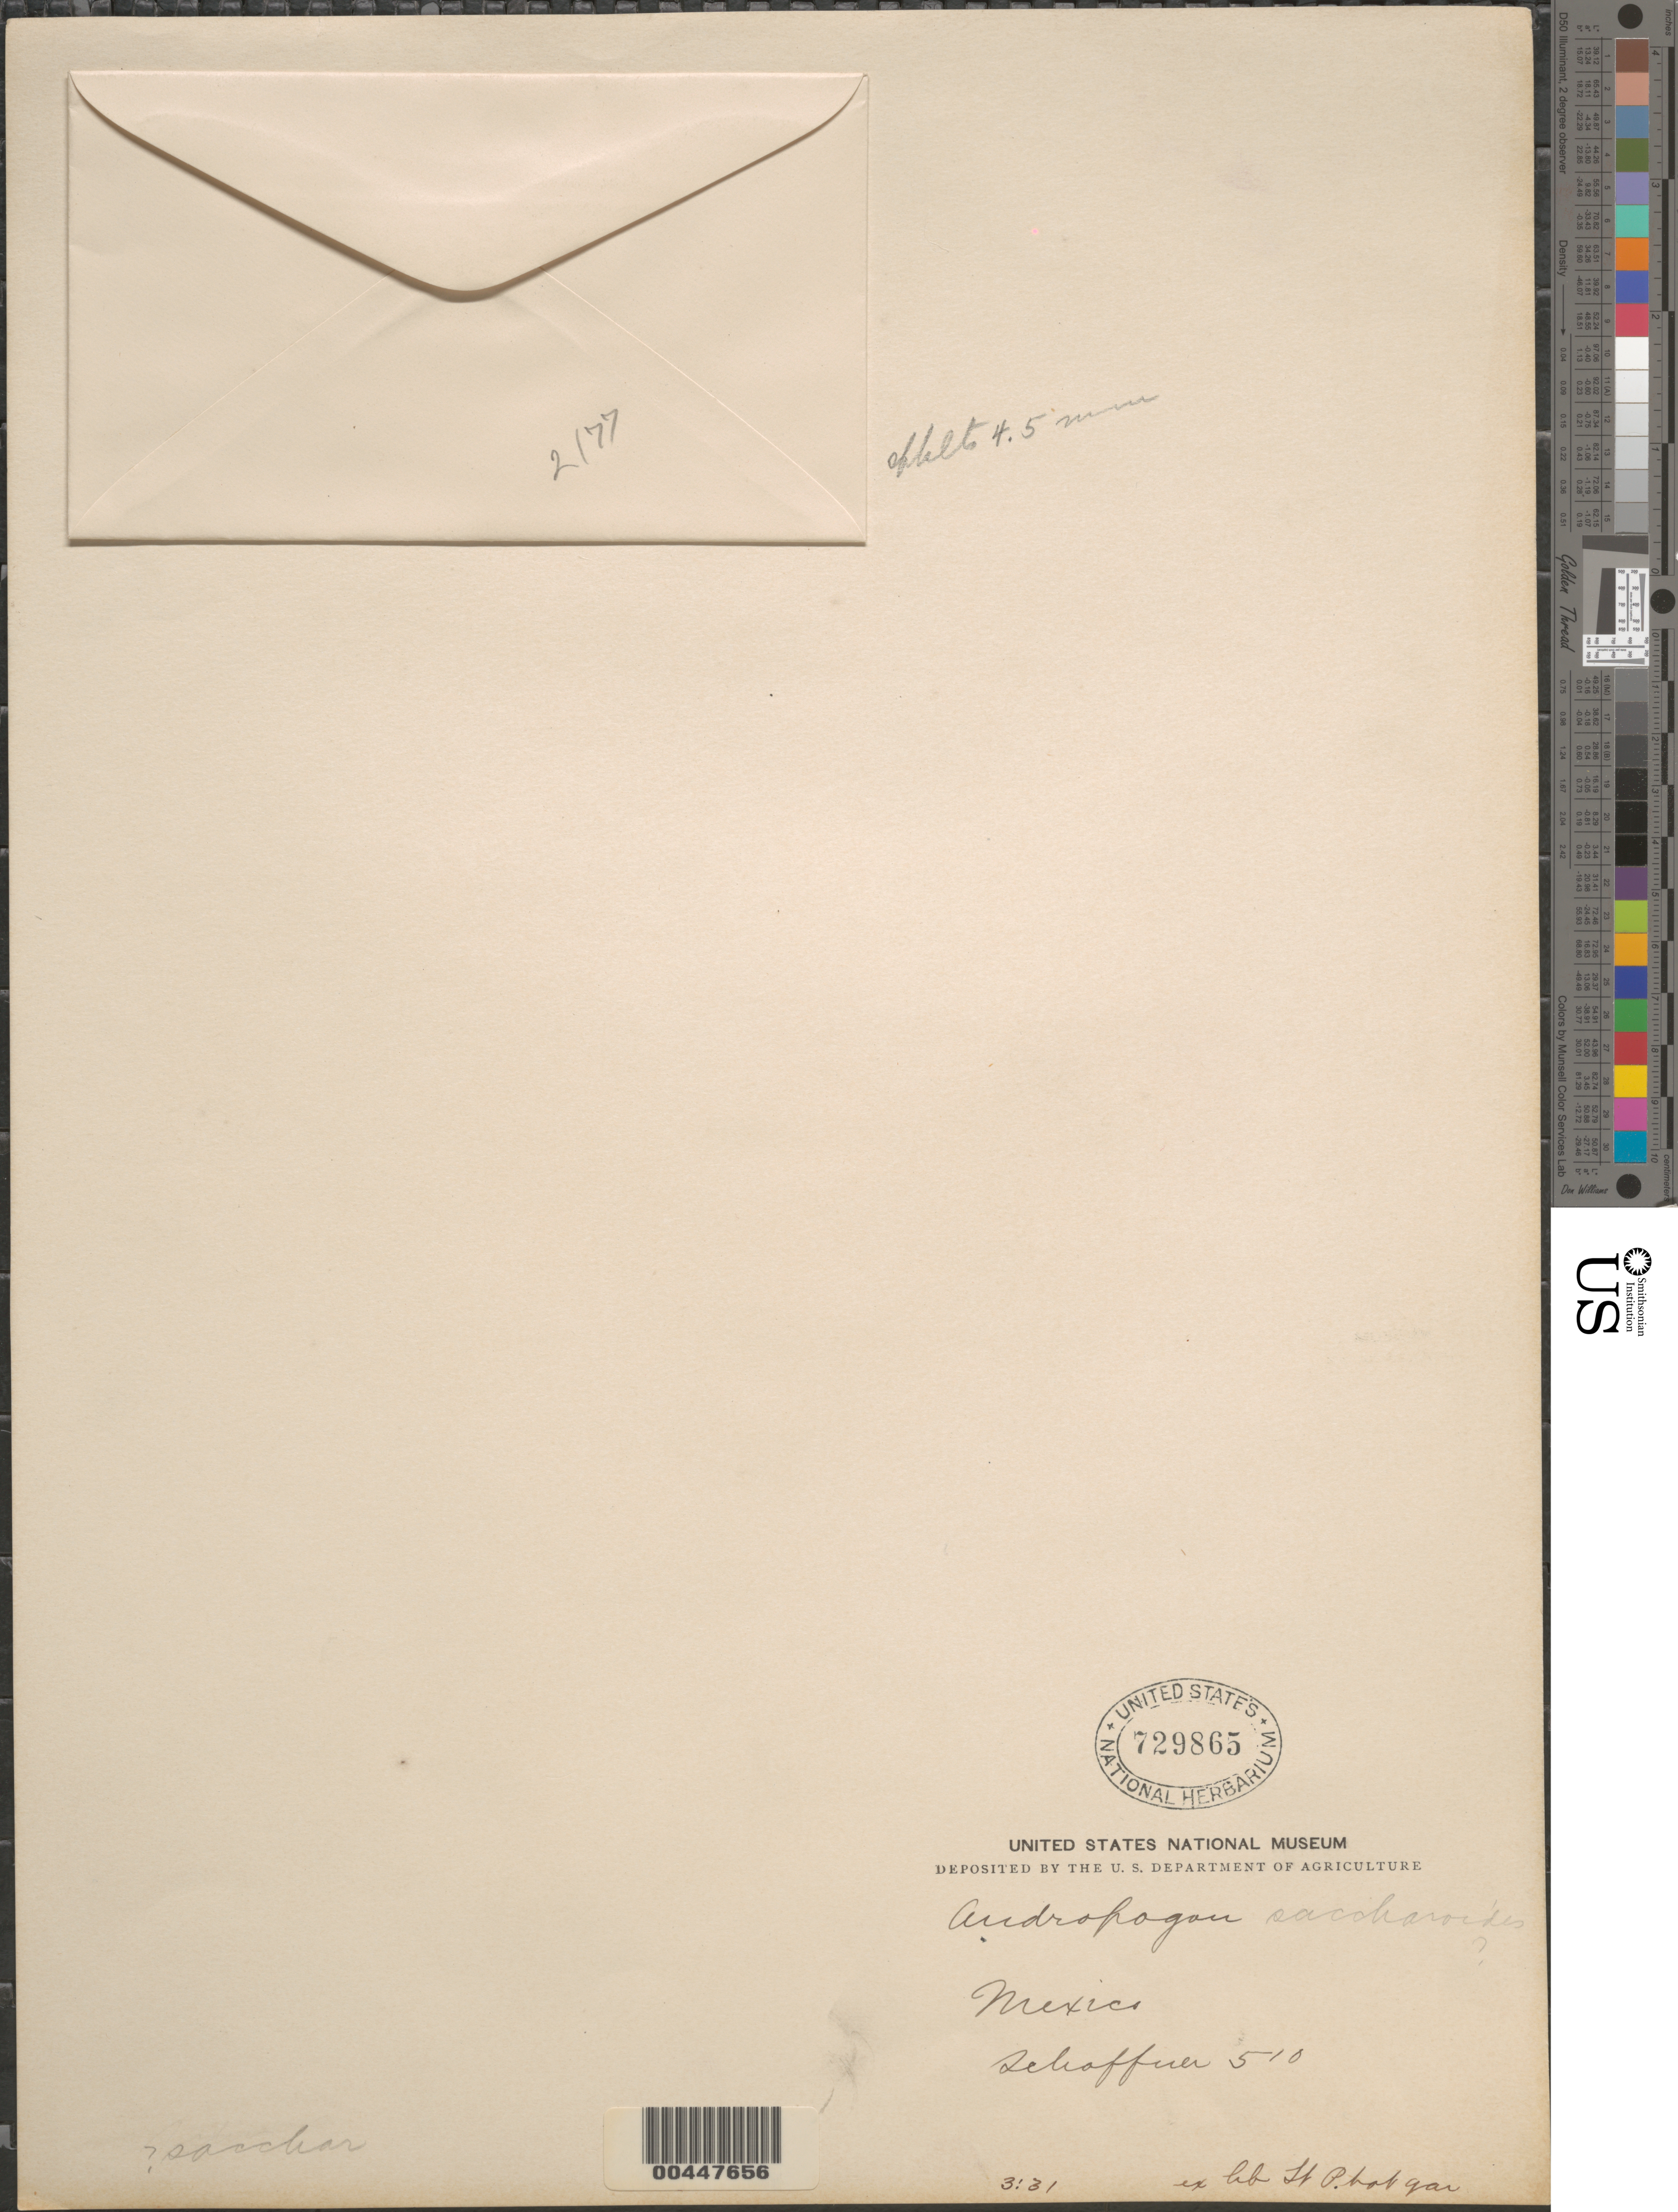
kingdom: Plantae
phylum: Tracheophyta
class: Liliopsida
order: Poales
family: Poaceae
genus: Andropogon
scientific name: Andropogon barbinodis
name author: Lag.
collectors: -. Schaffner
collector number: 510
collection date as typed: Mar 1931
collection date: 1931-03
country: Mexico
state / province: Durango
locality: San Ramon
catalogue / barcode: US 729865